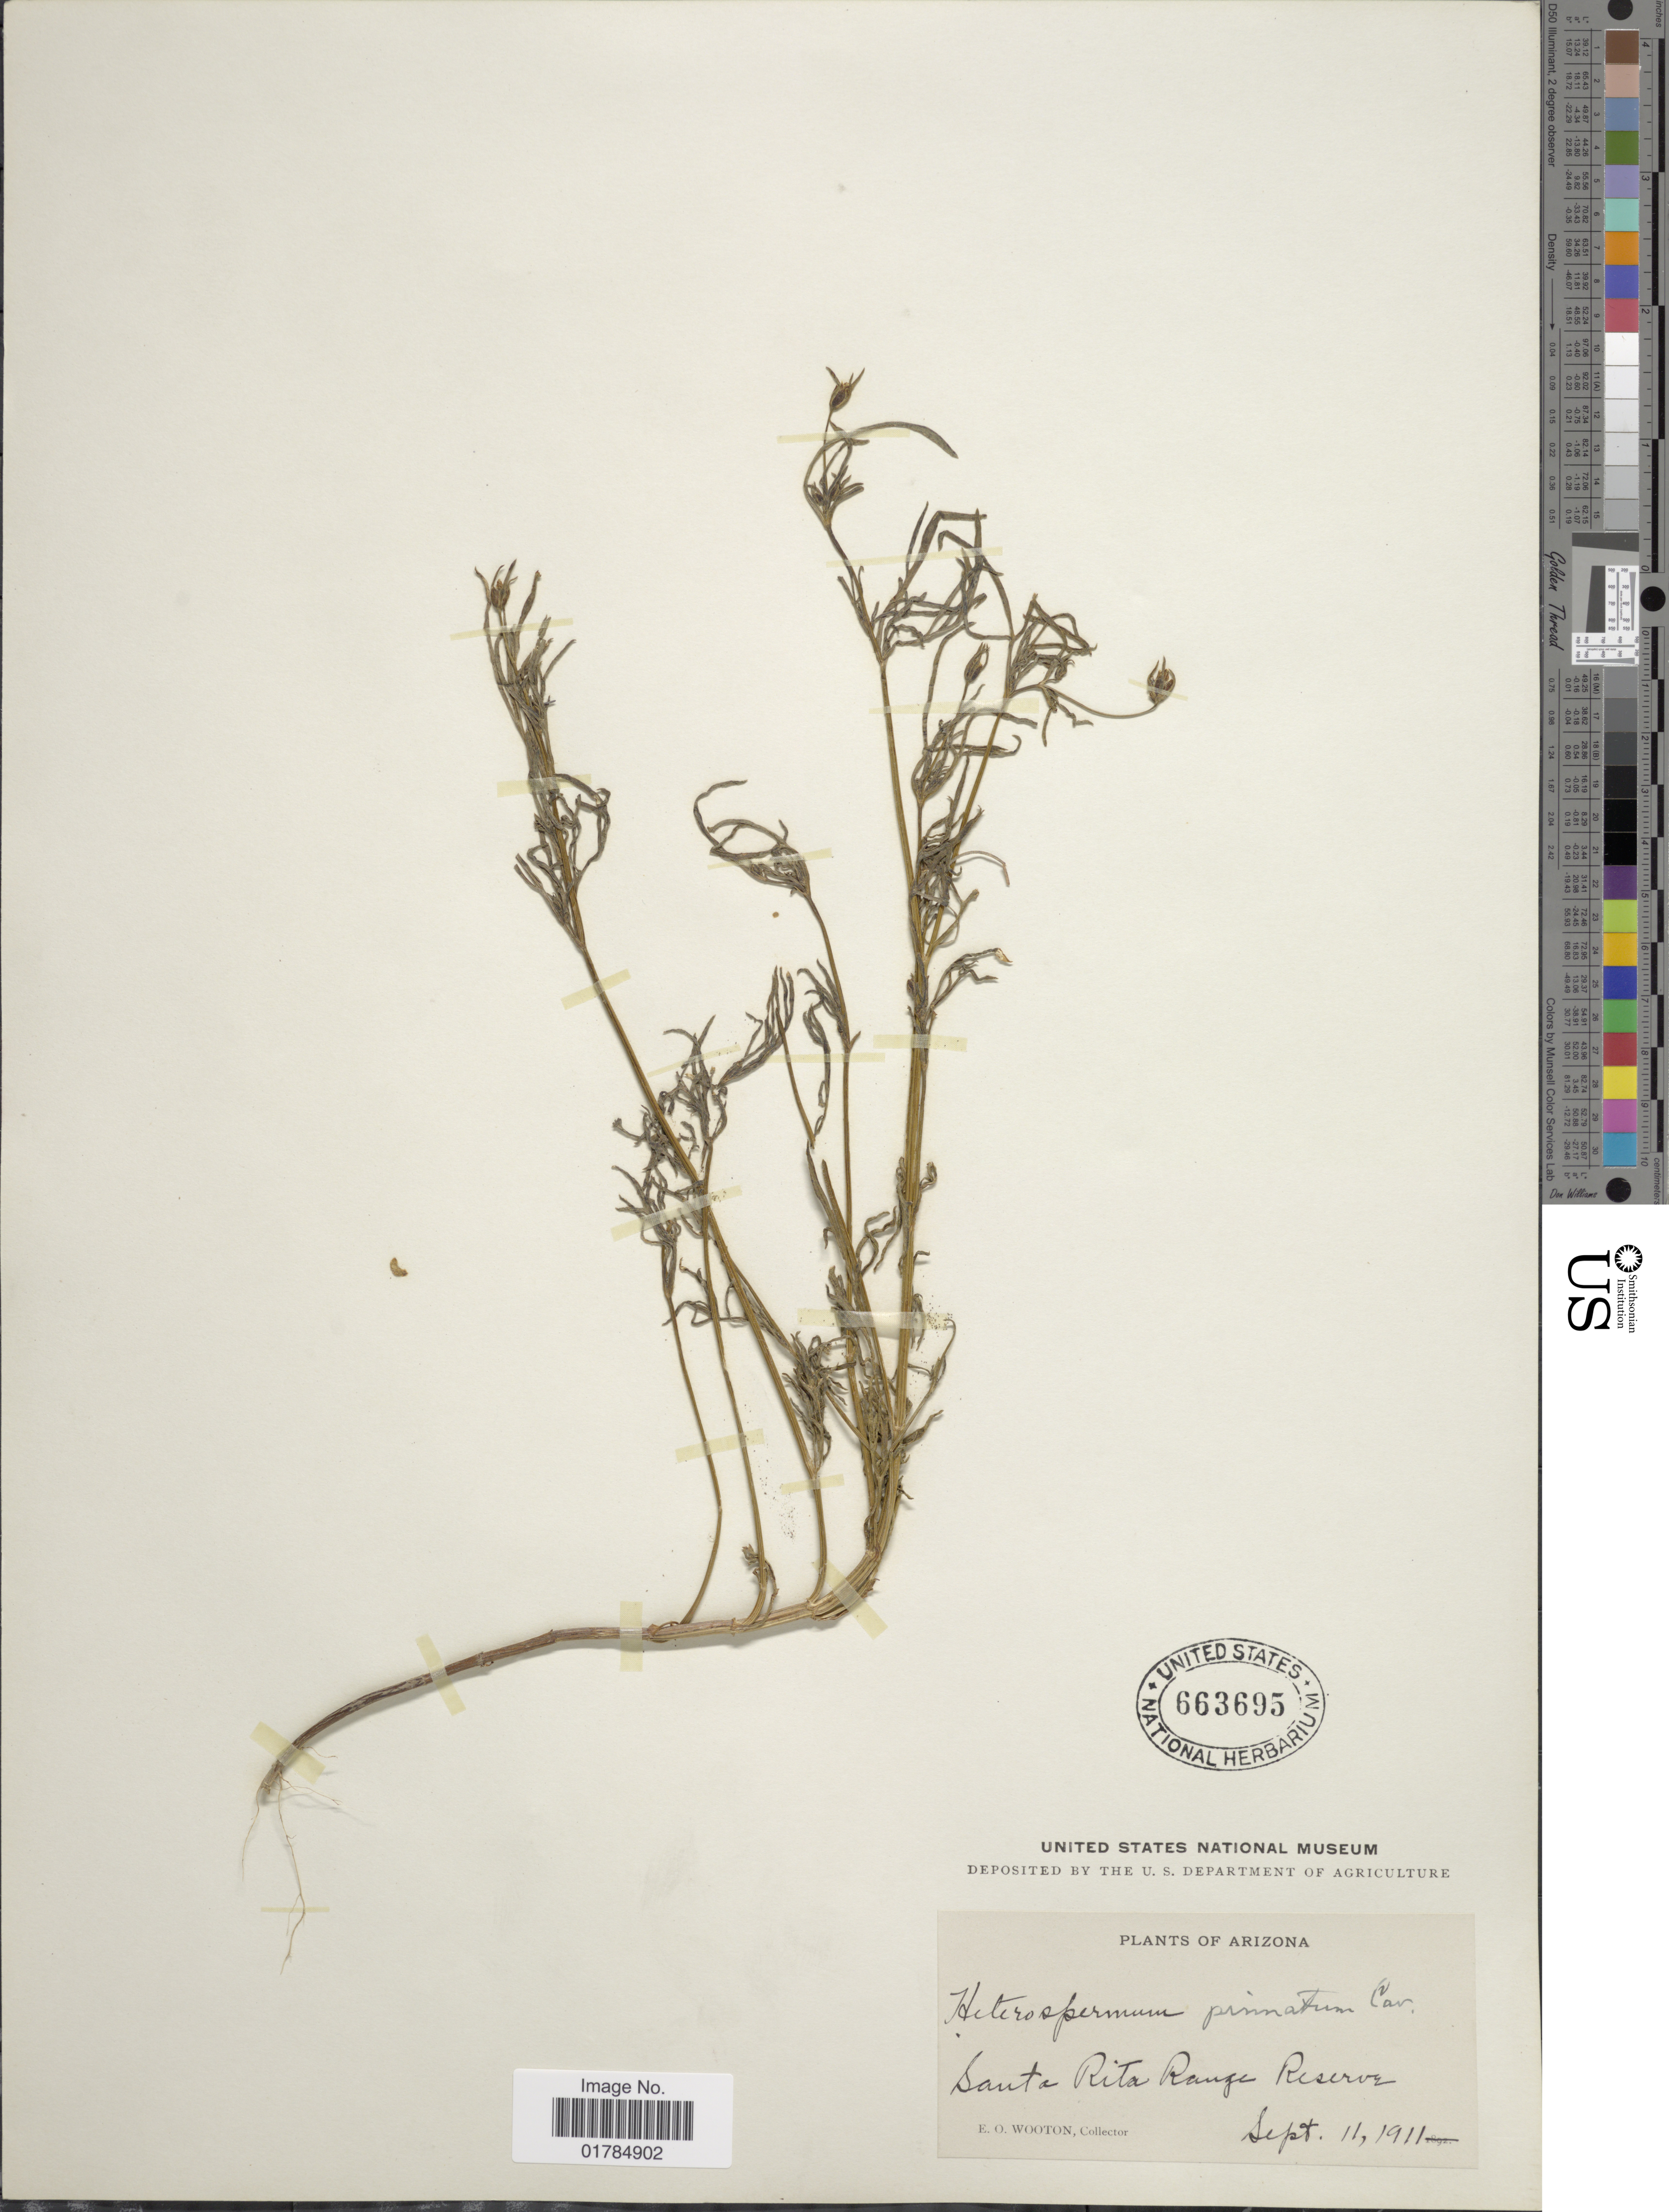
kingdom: Plantae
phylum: Tracheophyta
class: Magnoliopsida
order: Asterales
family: Asteraceae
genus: Heterosperma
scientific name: Heterosperma pinnatum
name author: Cav.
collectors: E. O. Wooton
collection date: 1911-09-11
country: United States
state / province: Arizona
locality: Santa Rita Range Reserve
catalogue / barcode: US 663695